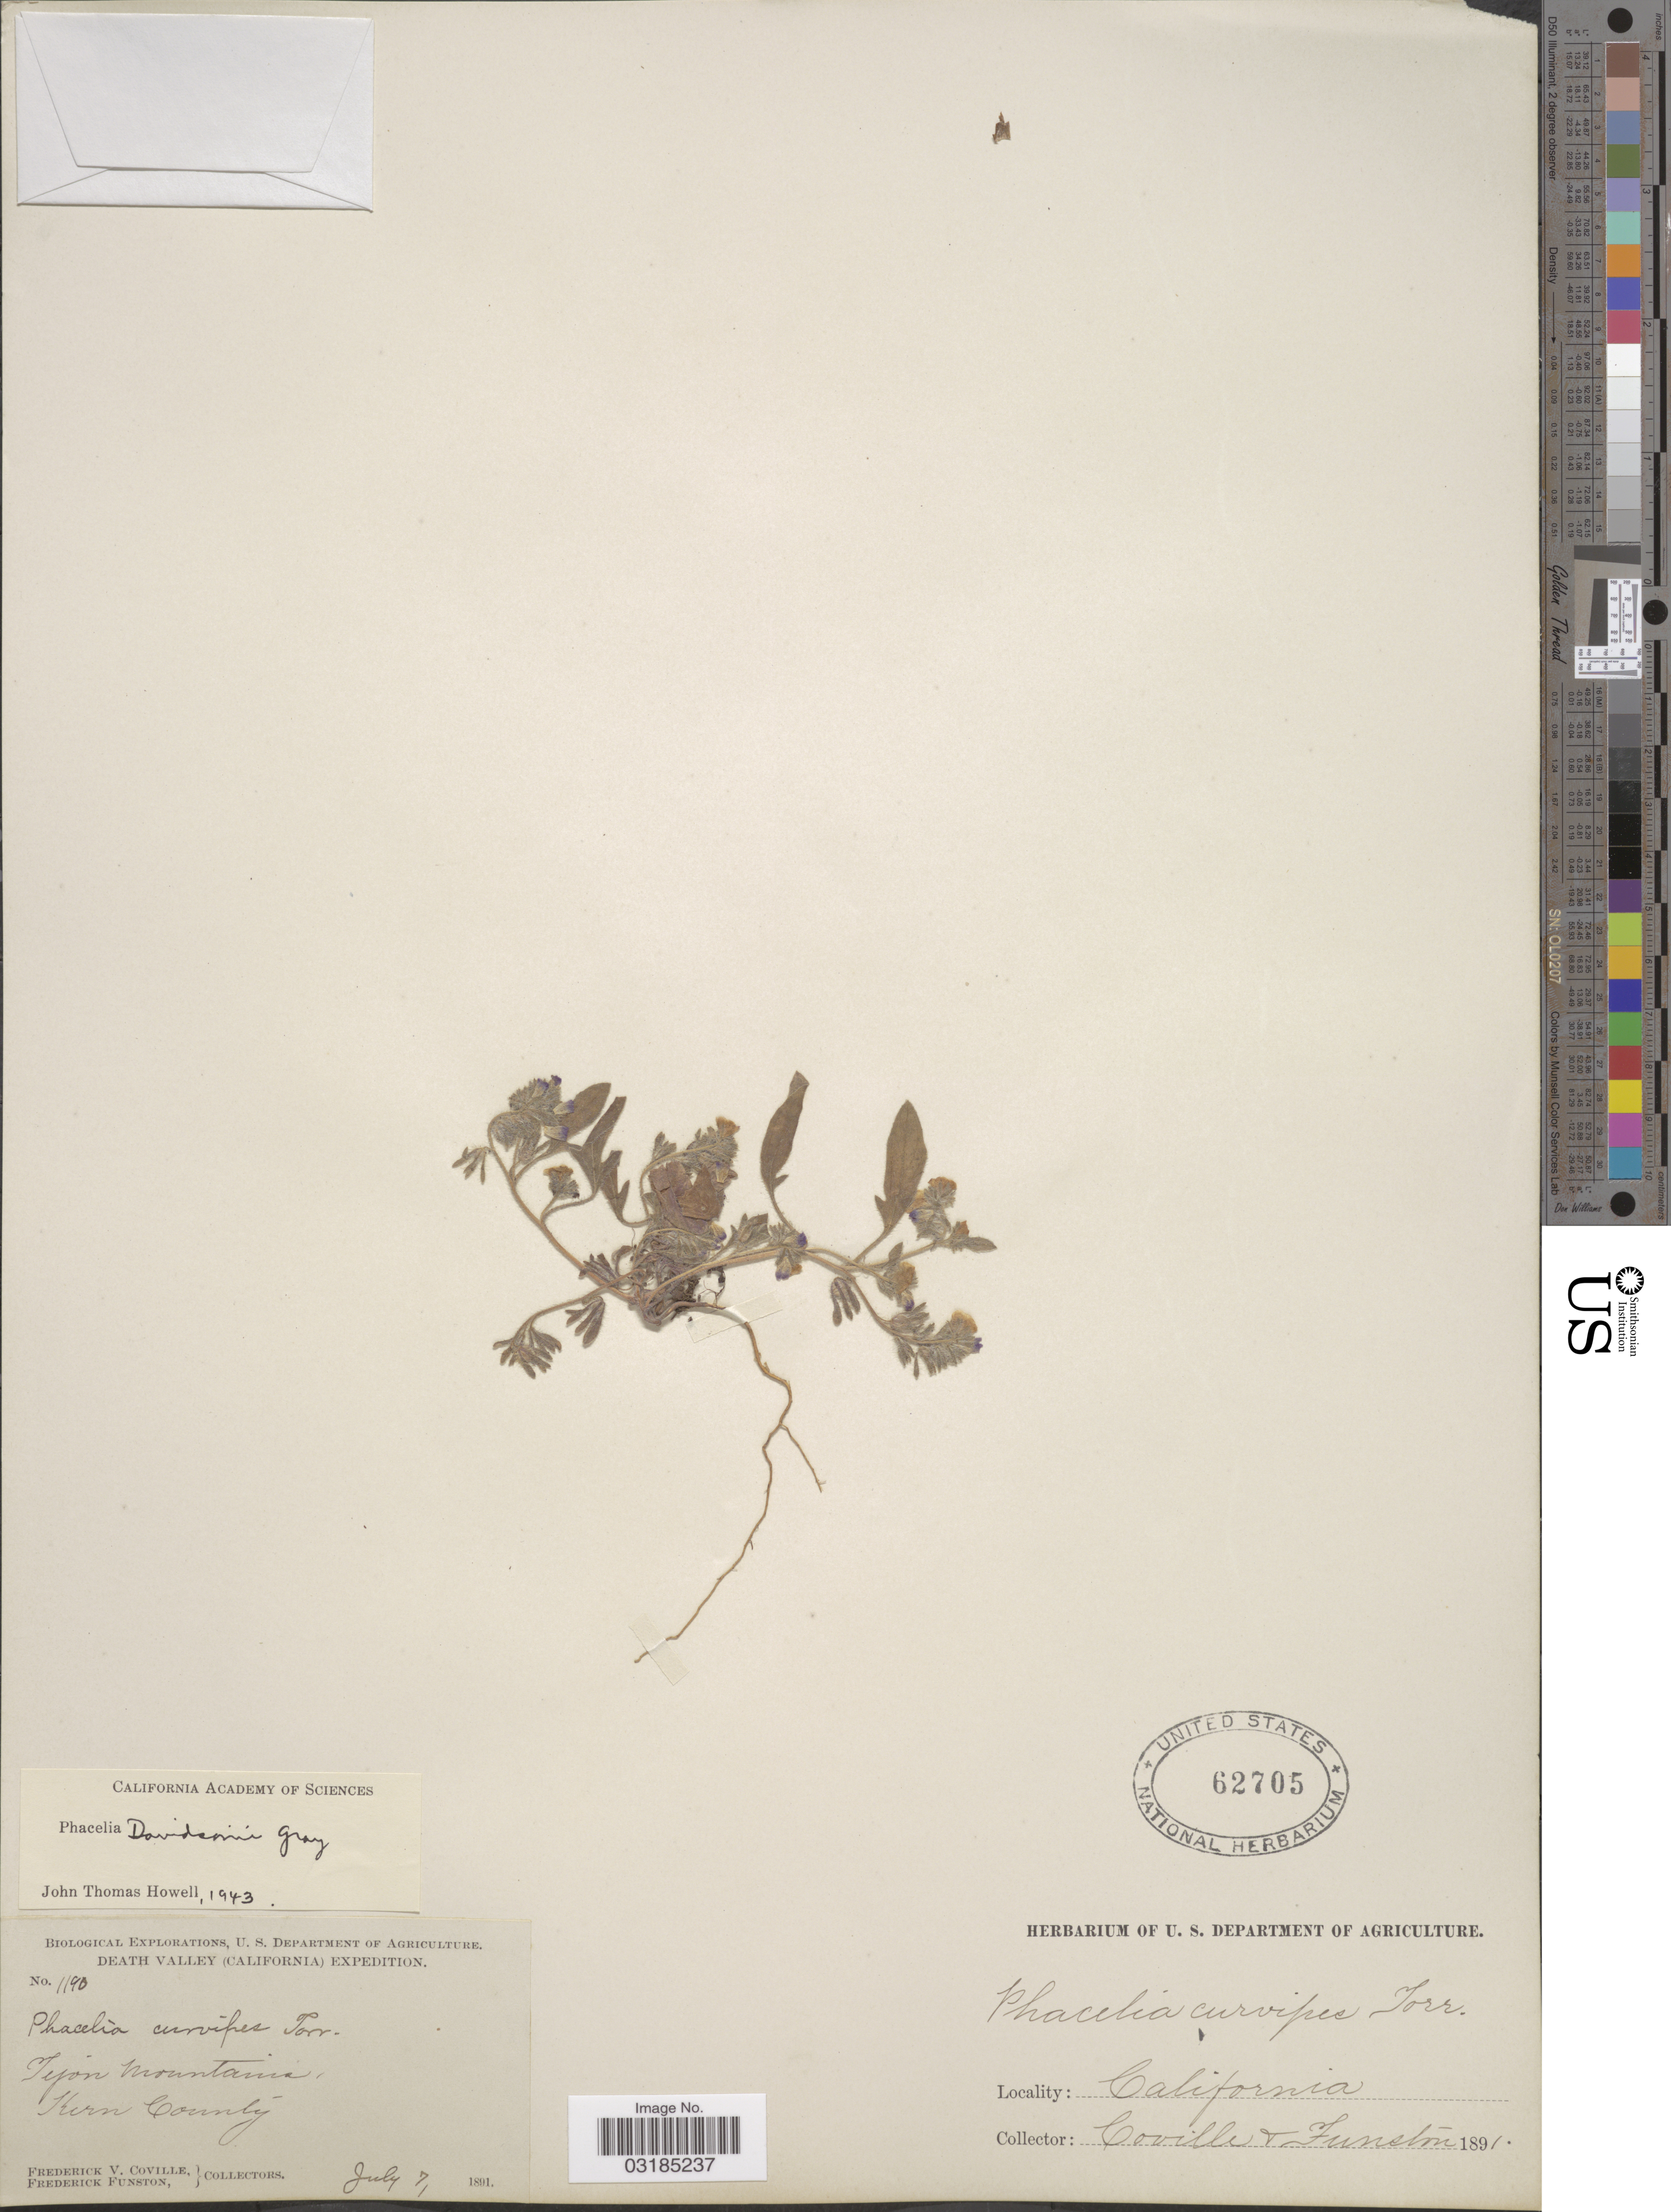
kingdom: Plantae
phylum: Tracheophyta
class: Magnoliopsida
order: Boraginales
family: Hydrophyllaceae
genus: Phacelia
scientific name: Phacelia davidsonii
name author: A. Gray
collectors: F. V. Coville & F. Funston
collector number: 1190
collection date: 1891-07-07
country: United States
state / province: California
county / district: Kern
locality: Death Valley. Tejon Mountains, Kern County.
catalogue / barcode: US 62705